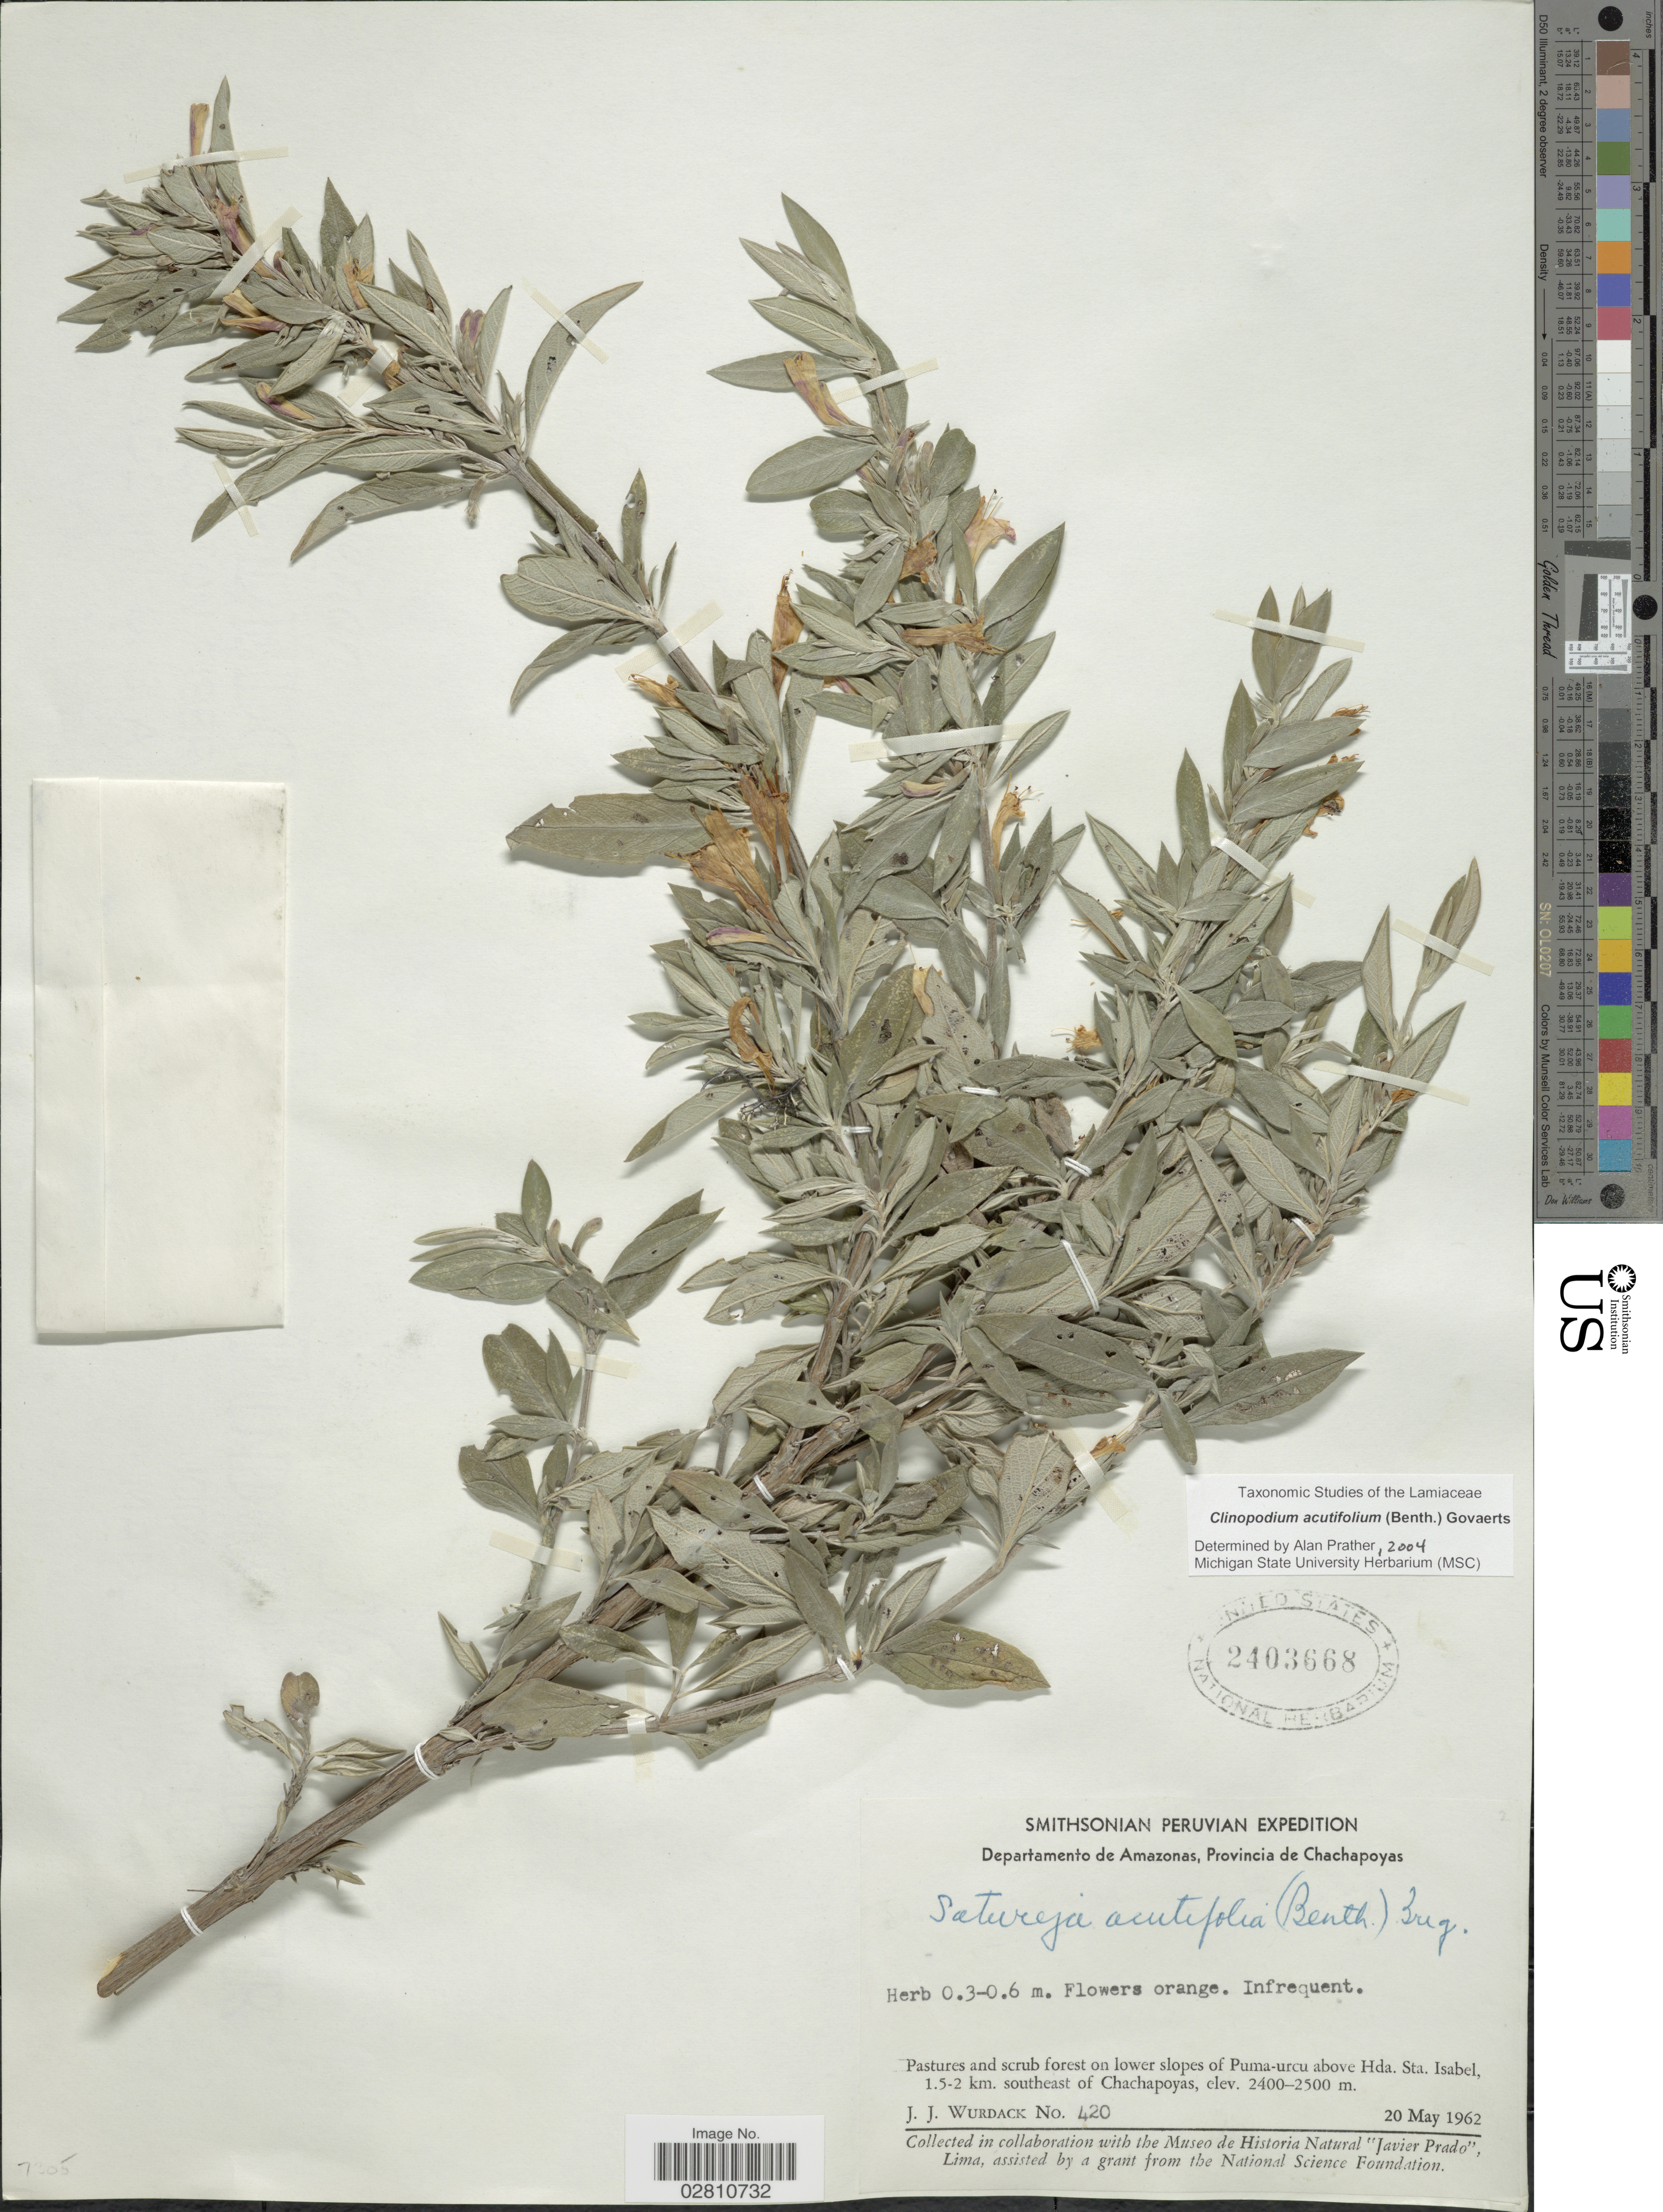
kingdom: Plantae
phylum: Tracheophyta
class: Magnoliopsida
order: Lamiales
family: Lamiaceae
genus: Clinopodium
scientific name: Clinopodium acutifolium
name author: (Benth.) Govaerts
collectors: J. J. Wurdack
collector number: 420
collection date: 1962-05-20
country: Peru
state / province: Amazonas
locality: Departamento de Amazonas, Provincia de Chachapoyas, Pastures and scrub forest on lower slopes of Puma-urcu above Hda. Sta. Isabel, 1.5-2 km. southeast of Chachapoyas.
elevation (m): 2400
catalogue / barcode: US 2403668